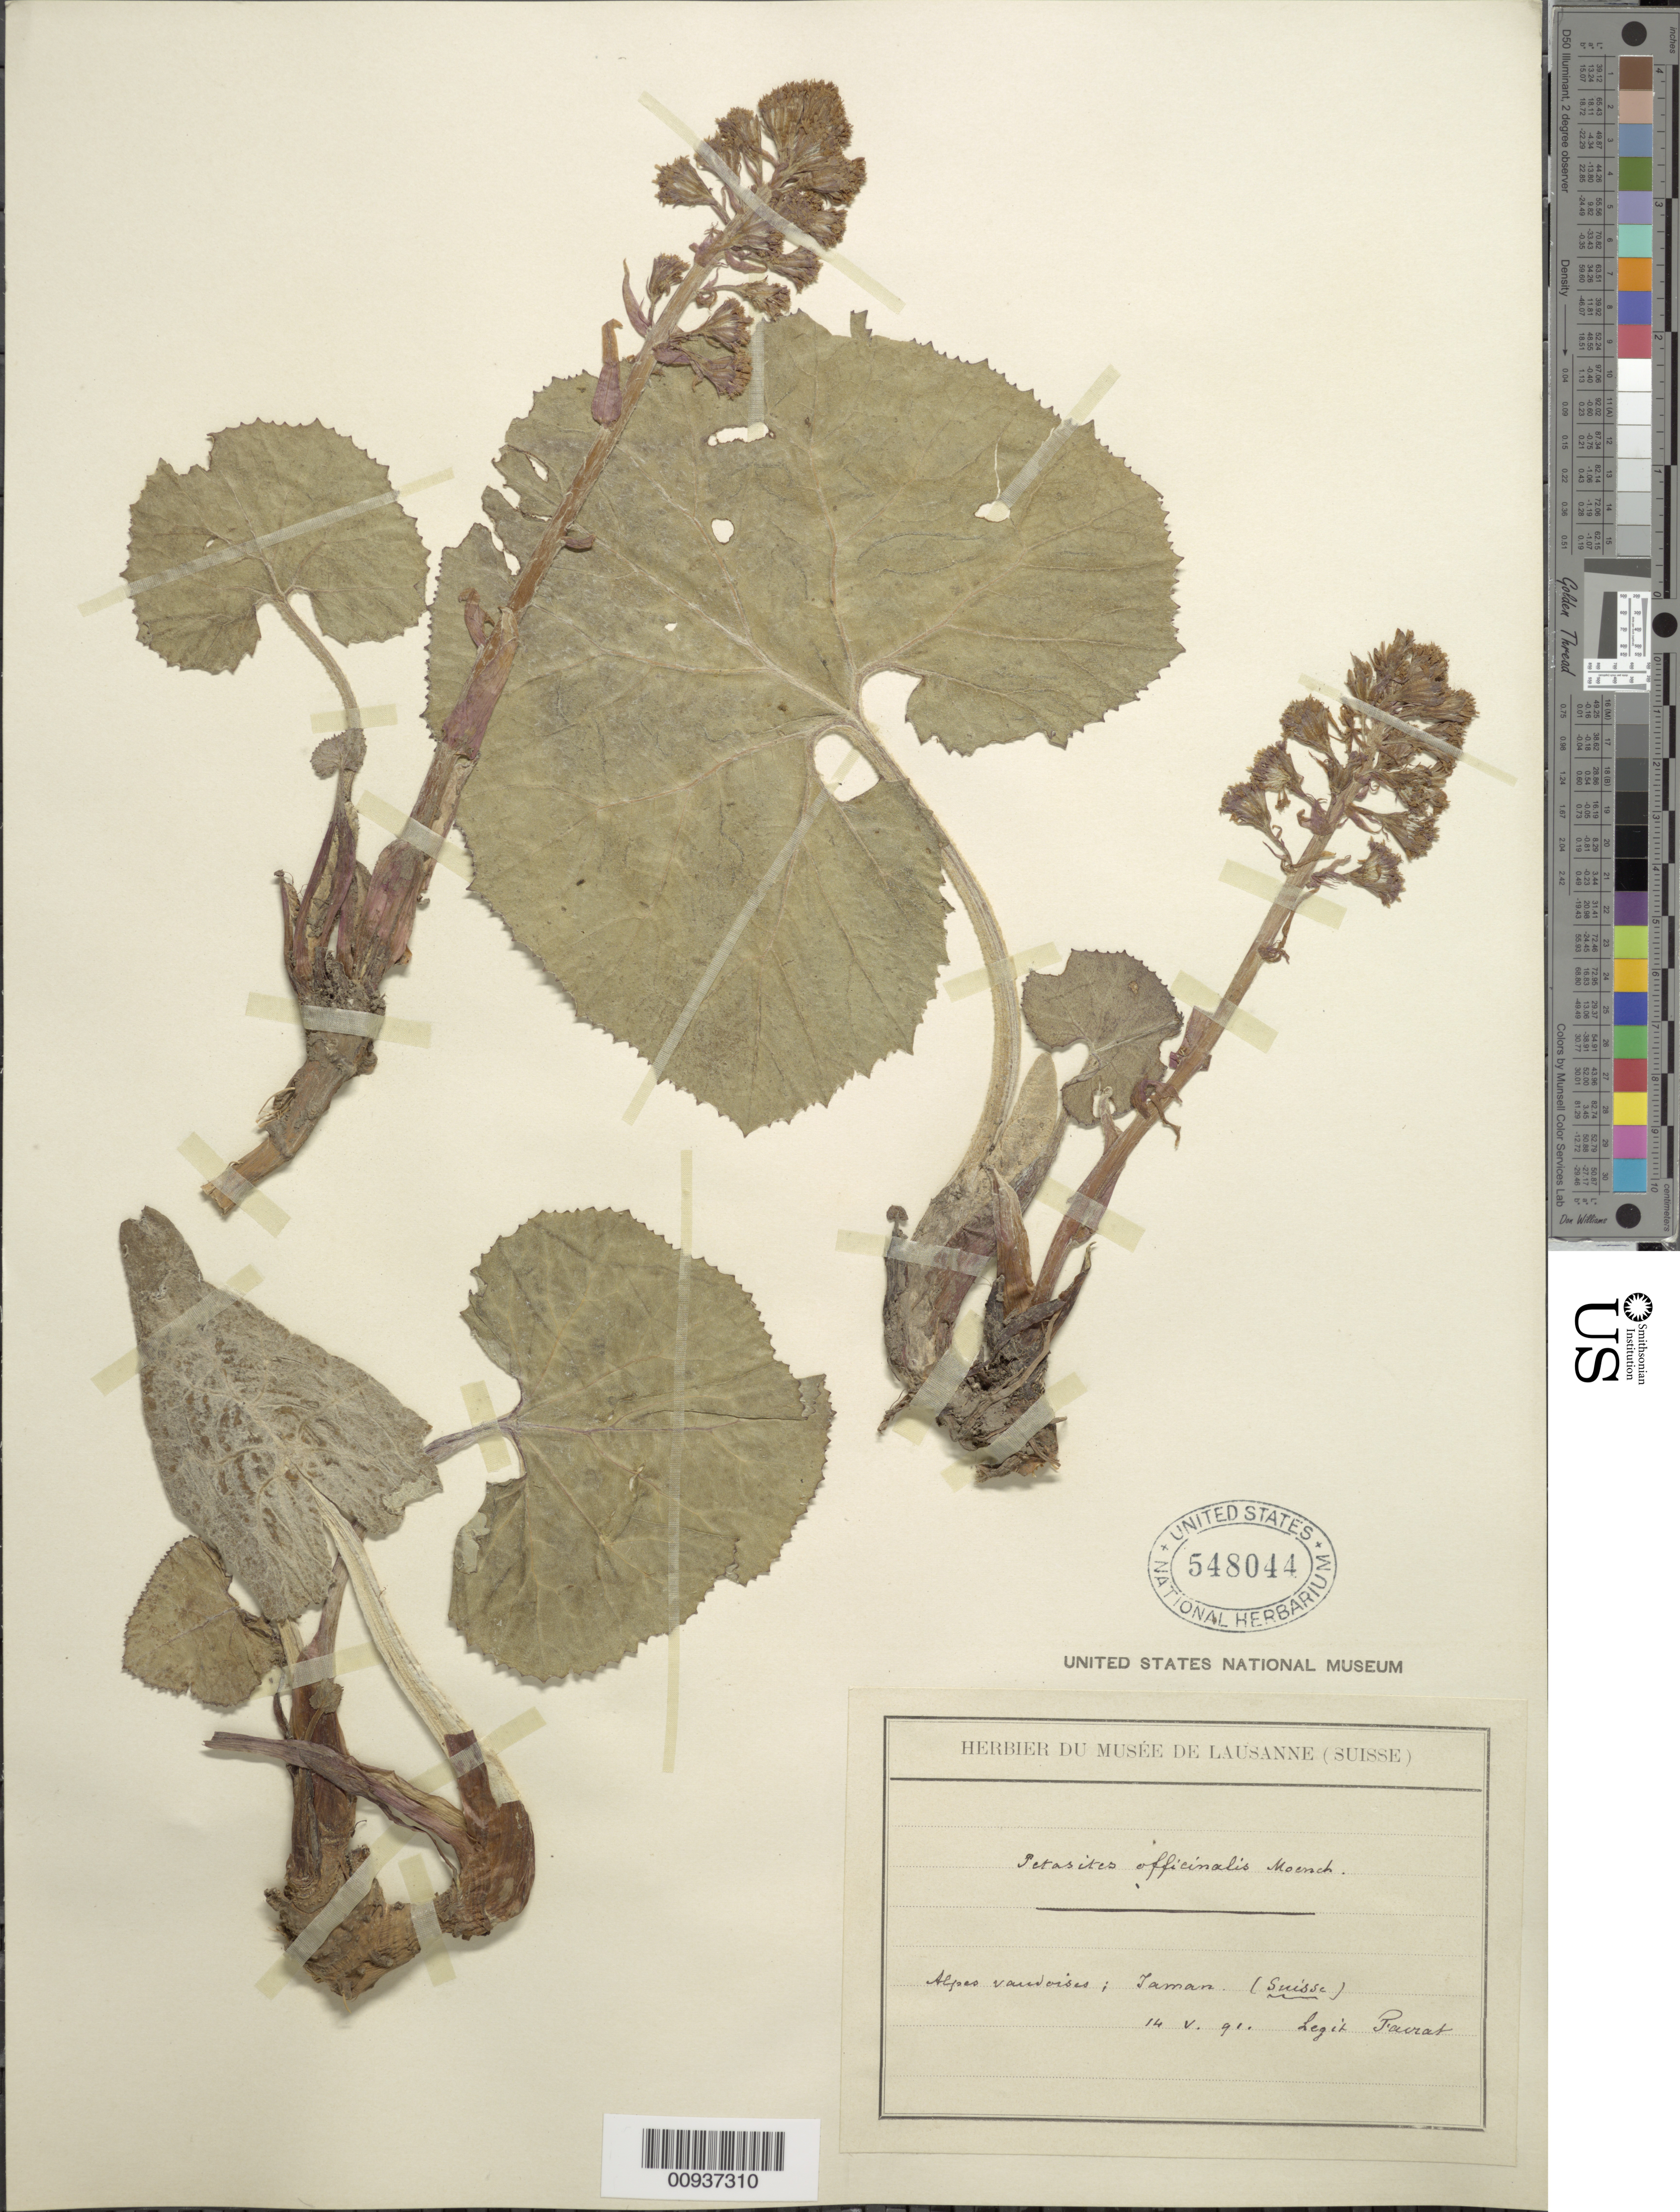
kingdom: Plantae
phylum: Tracheophyta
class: Magnoliopsida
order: Asterales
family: Asteraceae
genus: Petasites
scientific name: Petasites hybridus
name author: (L.) G. Gaertn. et al.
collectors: Jaurat, --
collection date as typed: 14 May 1891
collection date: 1891-05-14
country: Switzerland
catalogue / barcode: US 548044